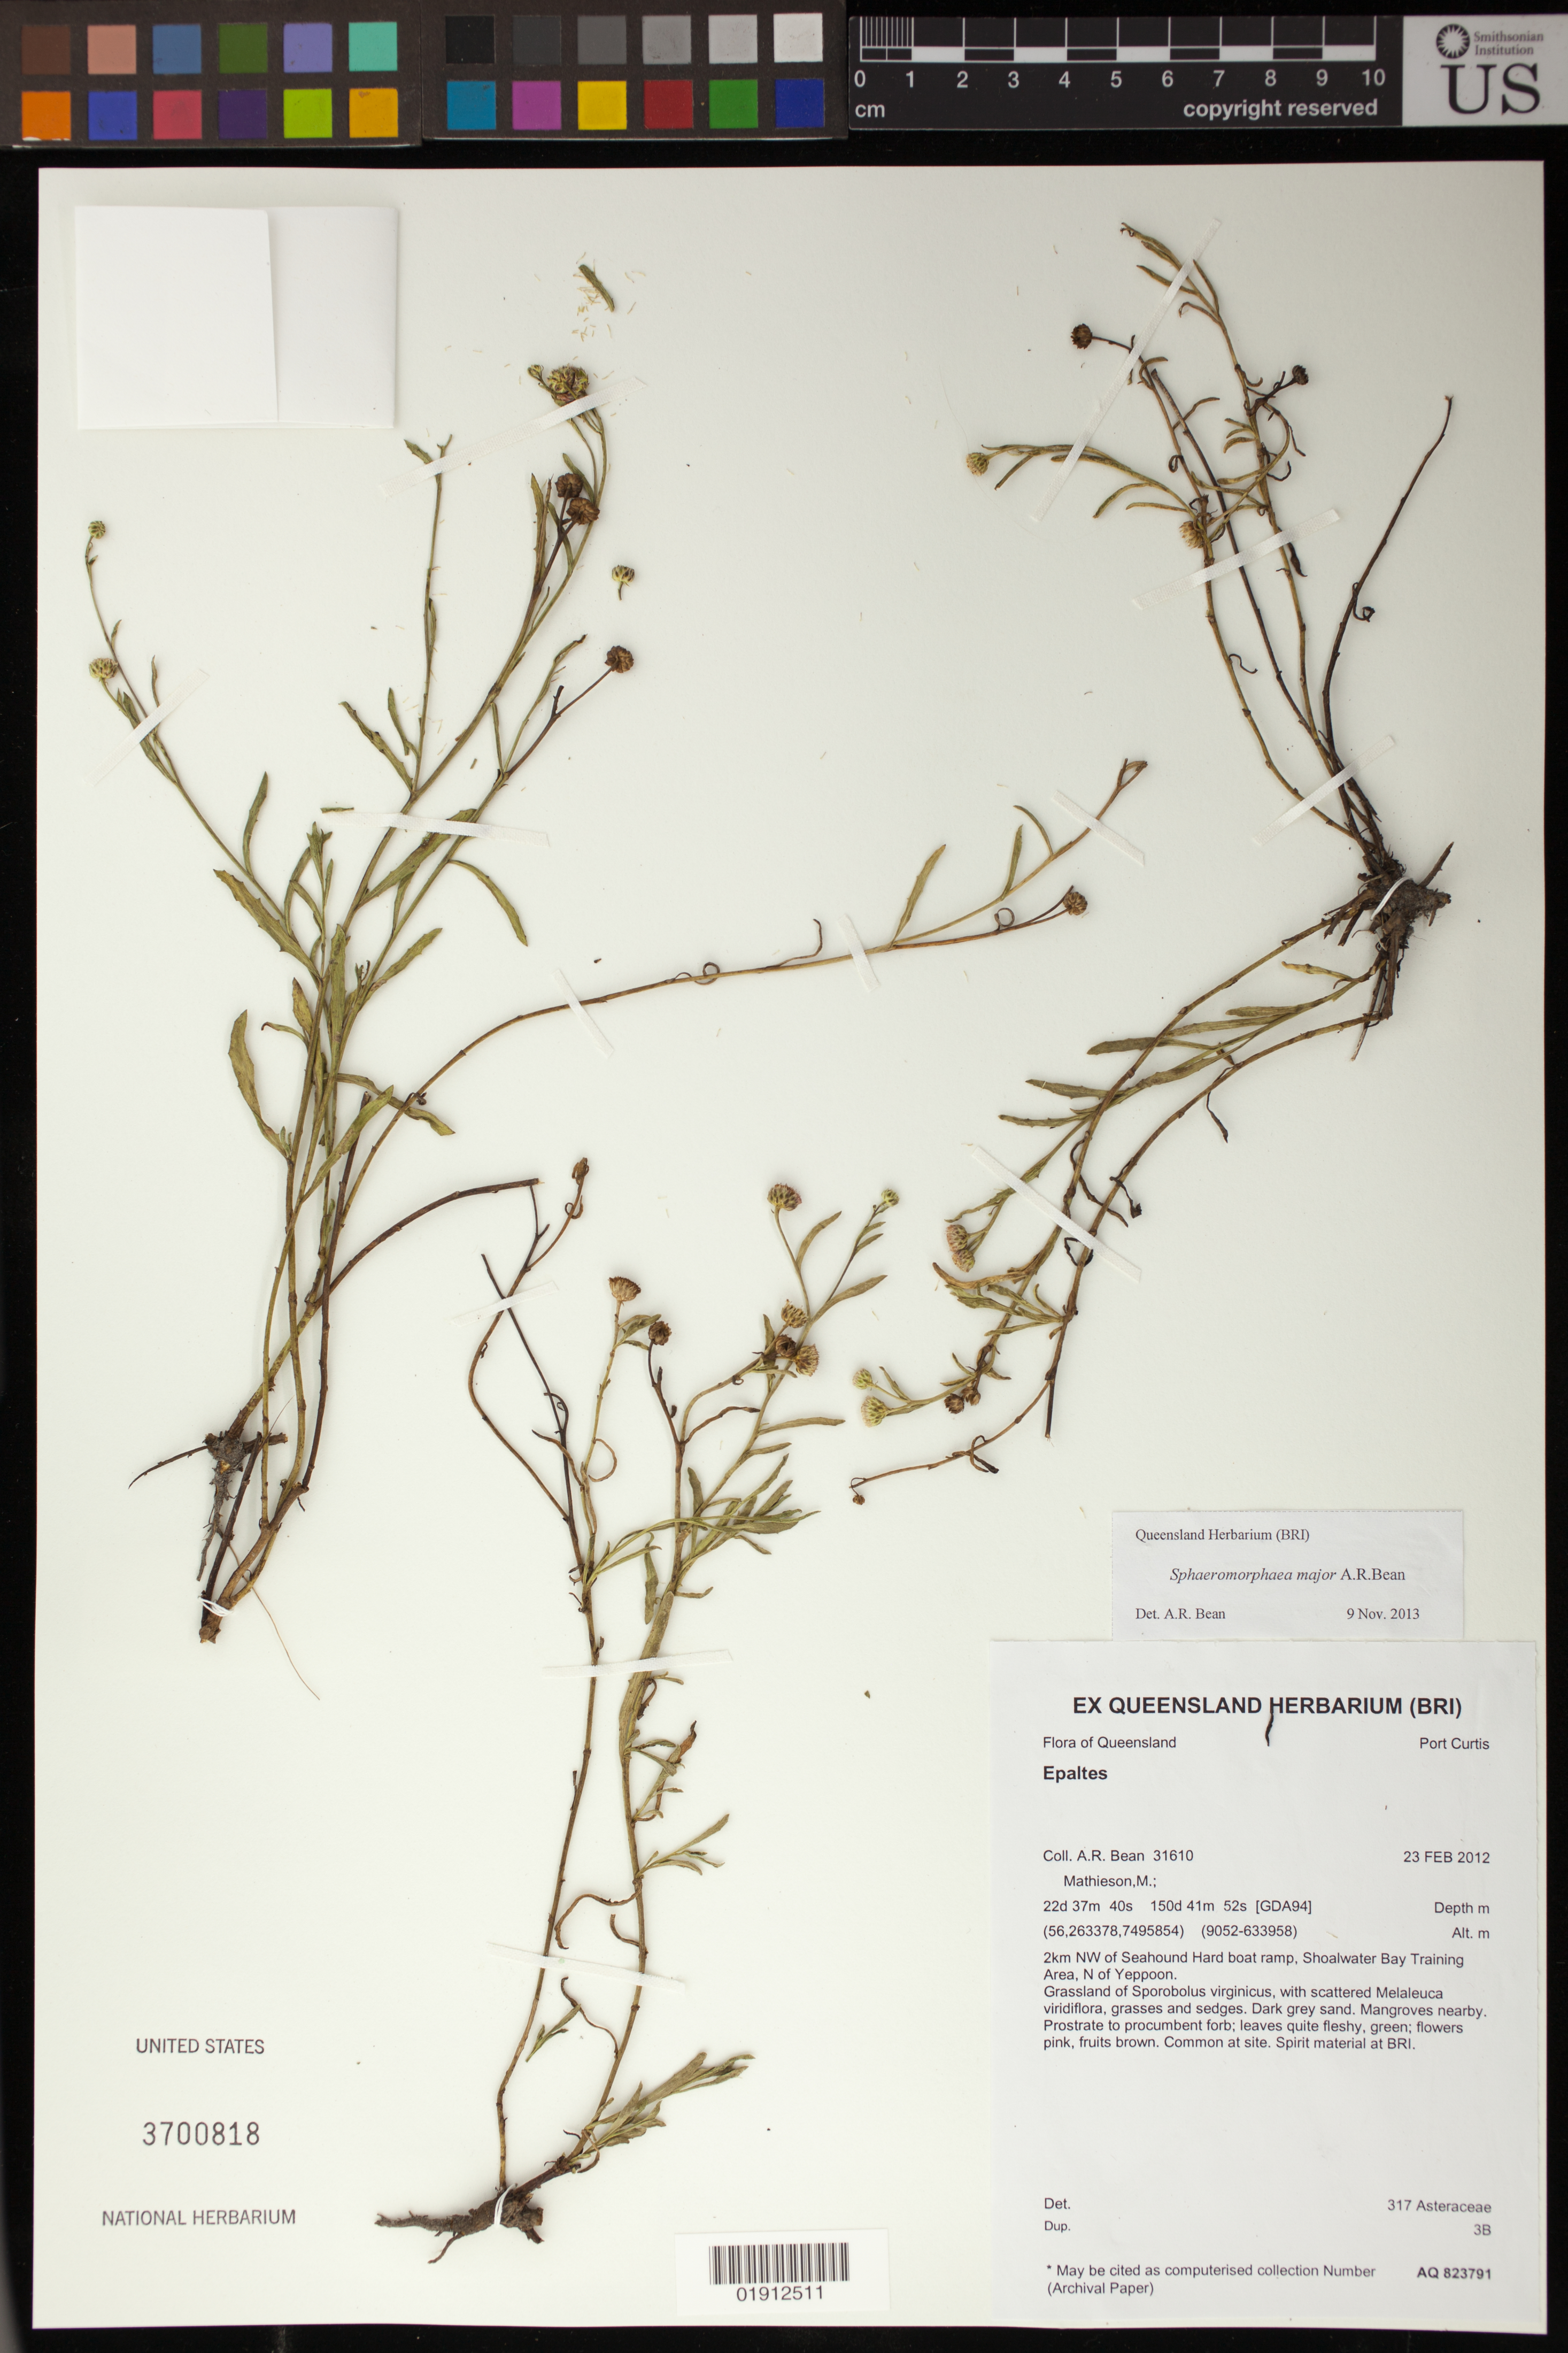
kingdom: Plantae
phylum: Tracheophyta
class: Magnoliopsida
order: Asterales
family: Asteraceae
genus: Sphaeromorphaea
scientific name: Sphaeromorphaea major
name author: A.R. Bean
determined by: Bean, A. R.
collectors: A. R. Bean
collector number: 31610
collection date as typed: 23 Feb 2012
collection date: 2012-02-23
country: Australia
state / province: Queensland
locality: Port Curtis, 2km NW of Seahound Hard boat ramp, Shoalwater Bay Training Area, N of Yeppoon.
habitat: Grassland.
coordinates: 22 37 40 S, 150 41 52 E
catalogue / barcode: US 3700818